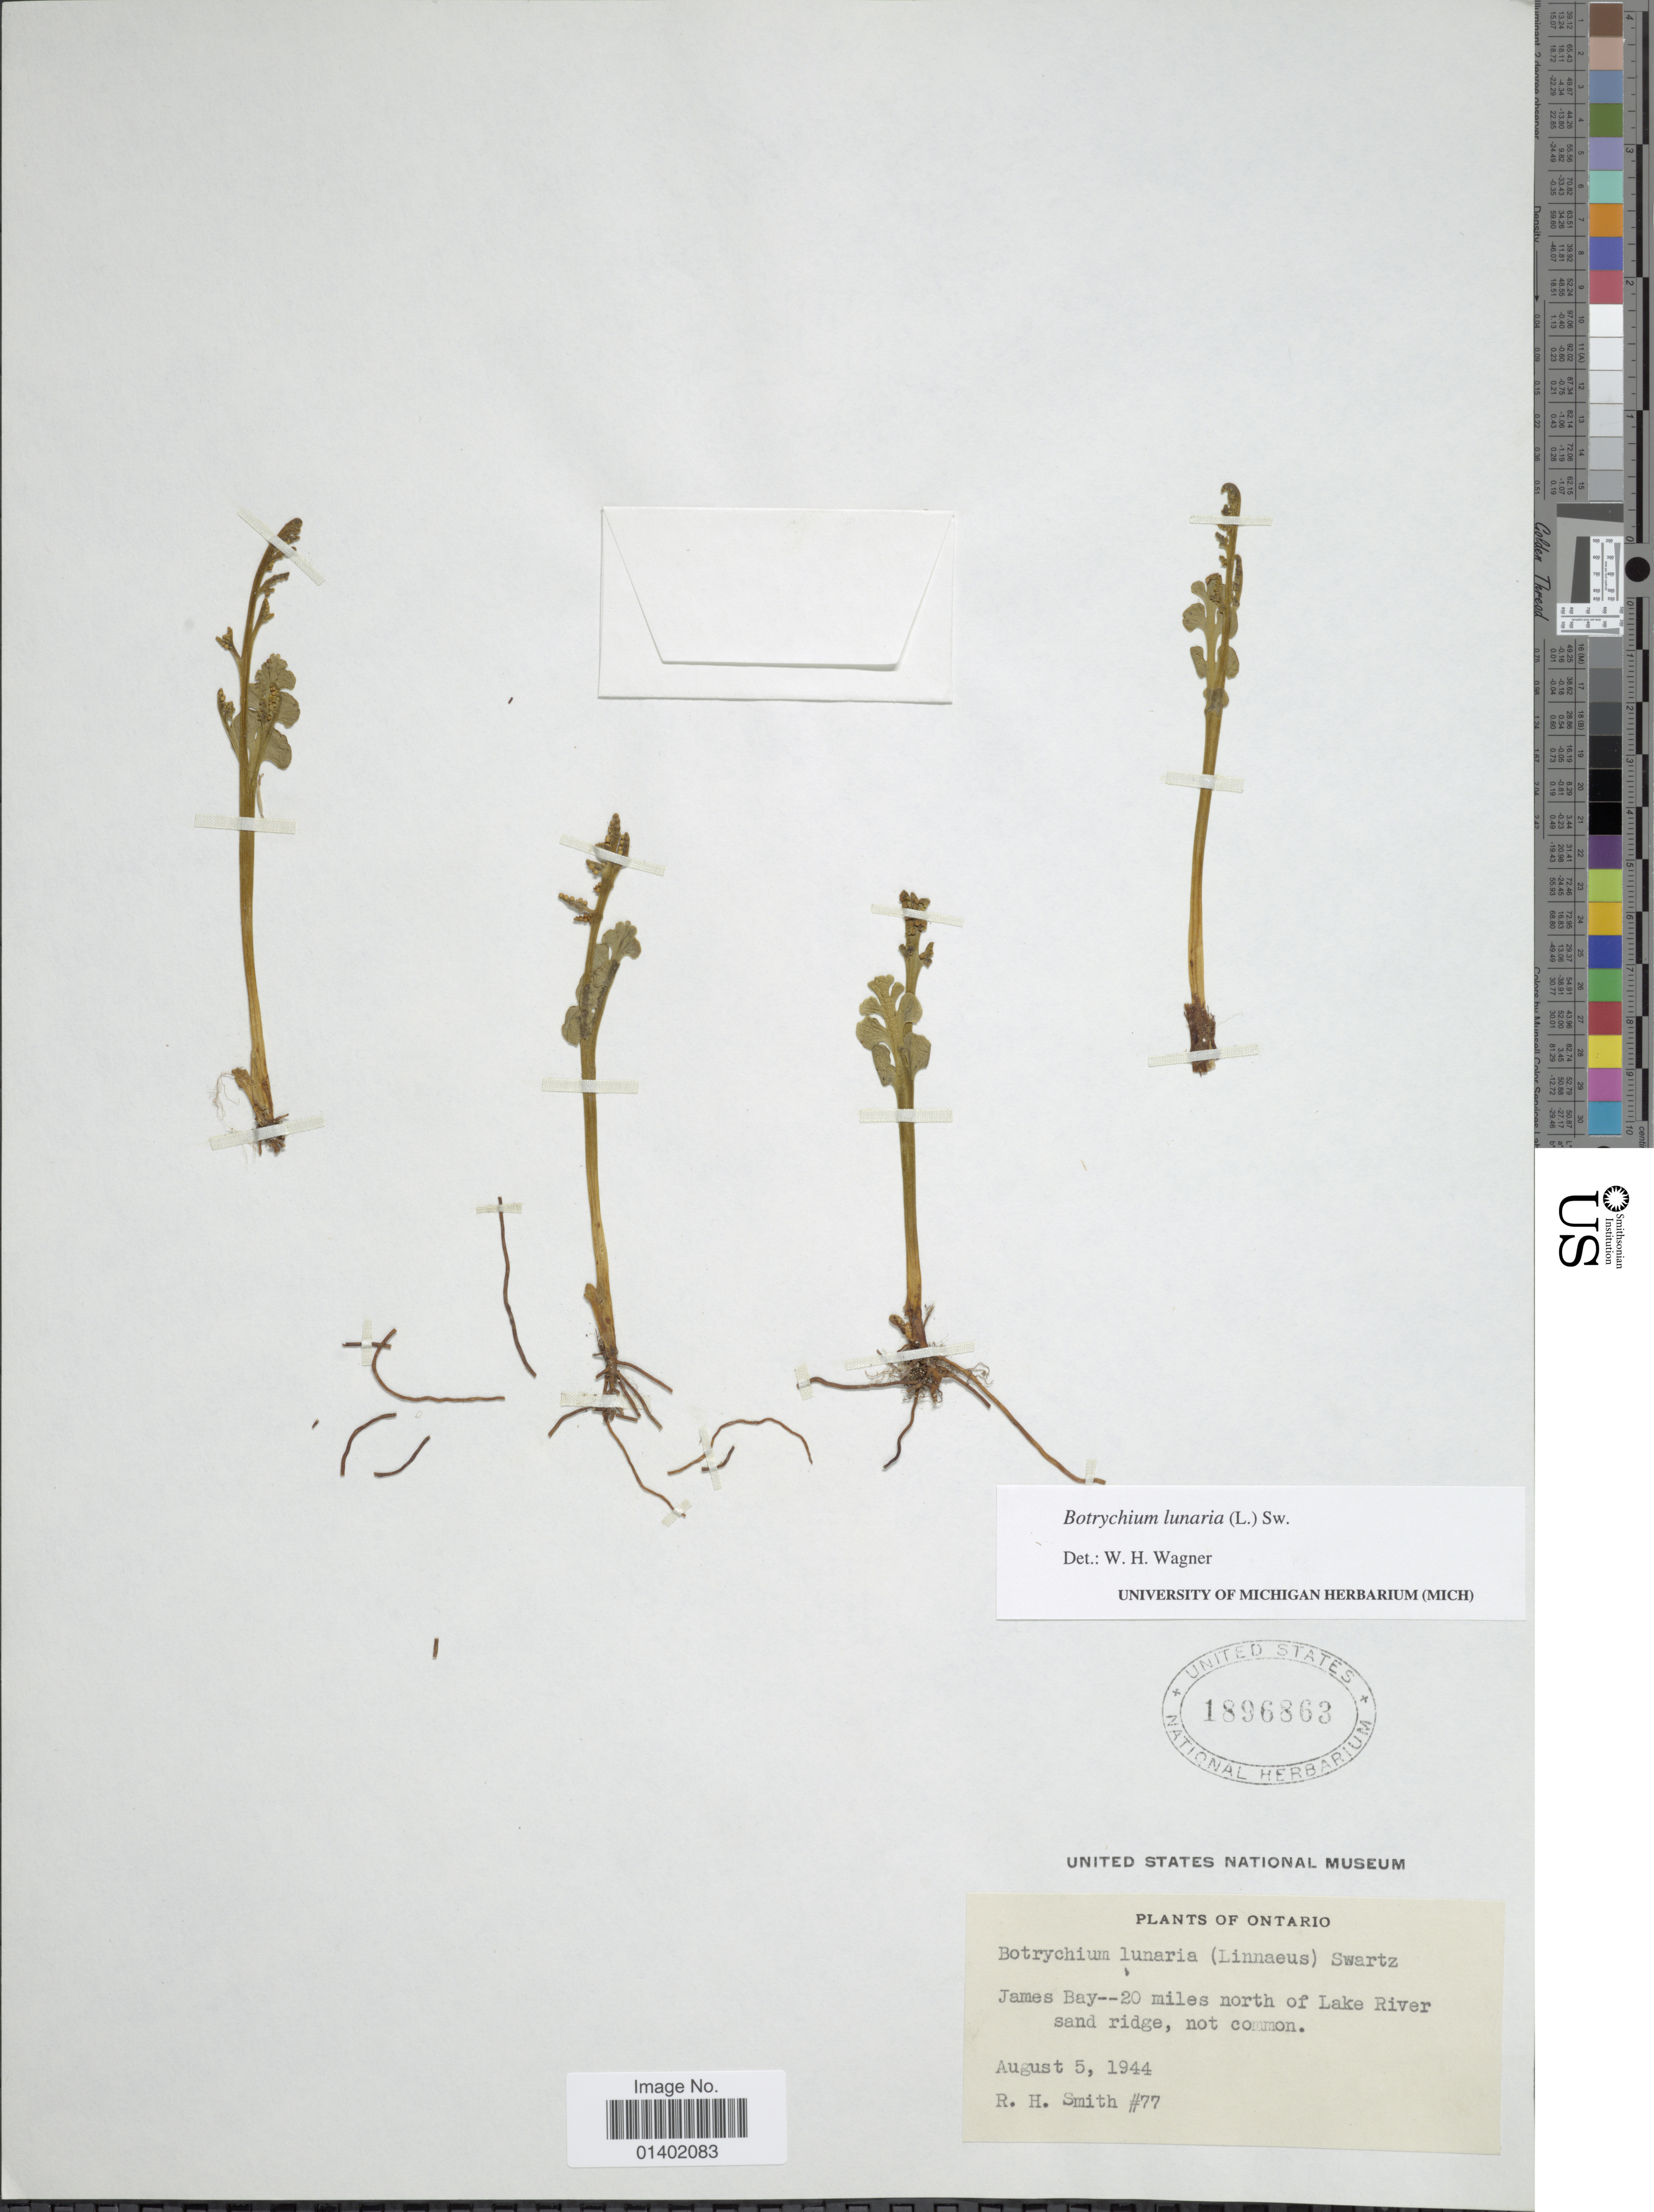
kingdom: Plantae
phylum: Tracheophyta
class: Polypodiopsida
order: Ophioglossales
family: Ophioglossaceae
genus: Botrychium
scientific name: Botrychium lunaria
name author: (L.) Sw.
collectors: R. H. Smith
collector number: #77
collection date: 1944-08-05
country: Canada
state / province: Ontario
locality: Ontario, James Bay, 20 miles north of Lake River sand ridge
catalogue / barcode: US 1896863